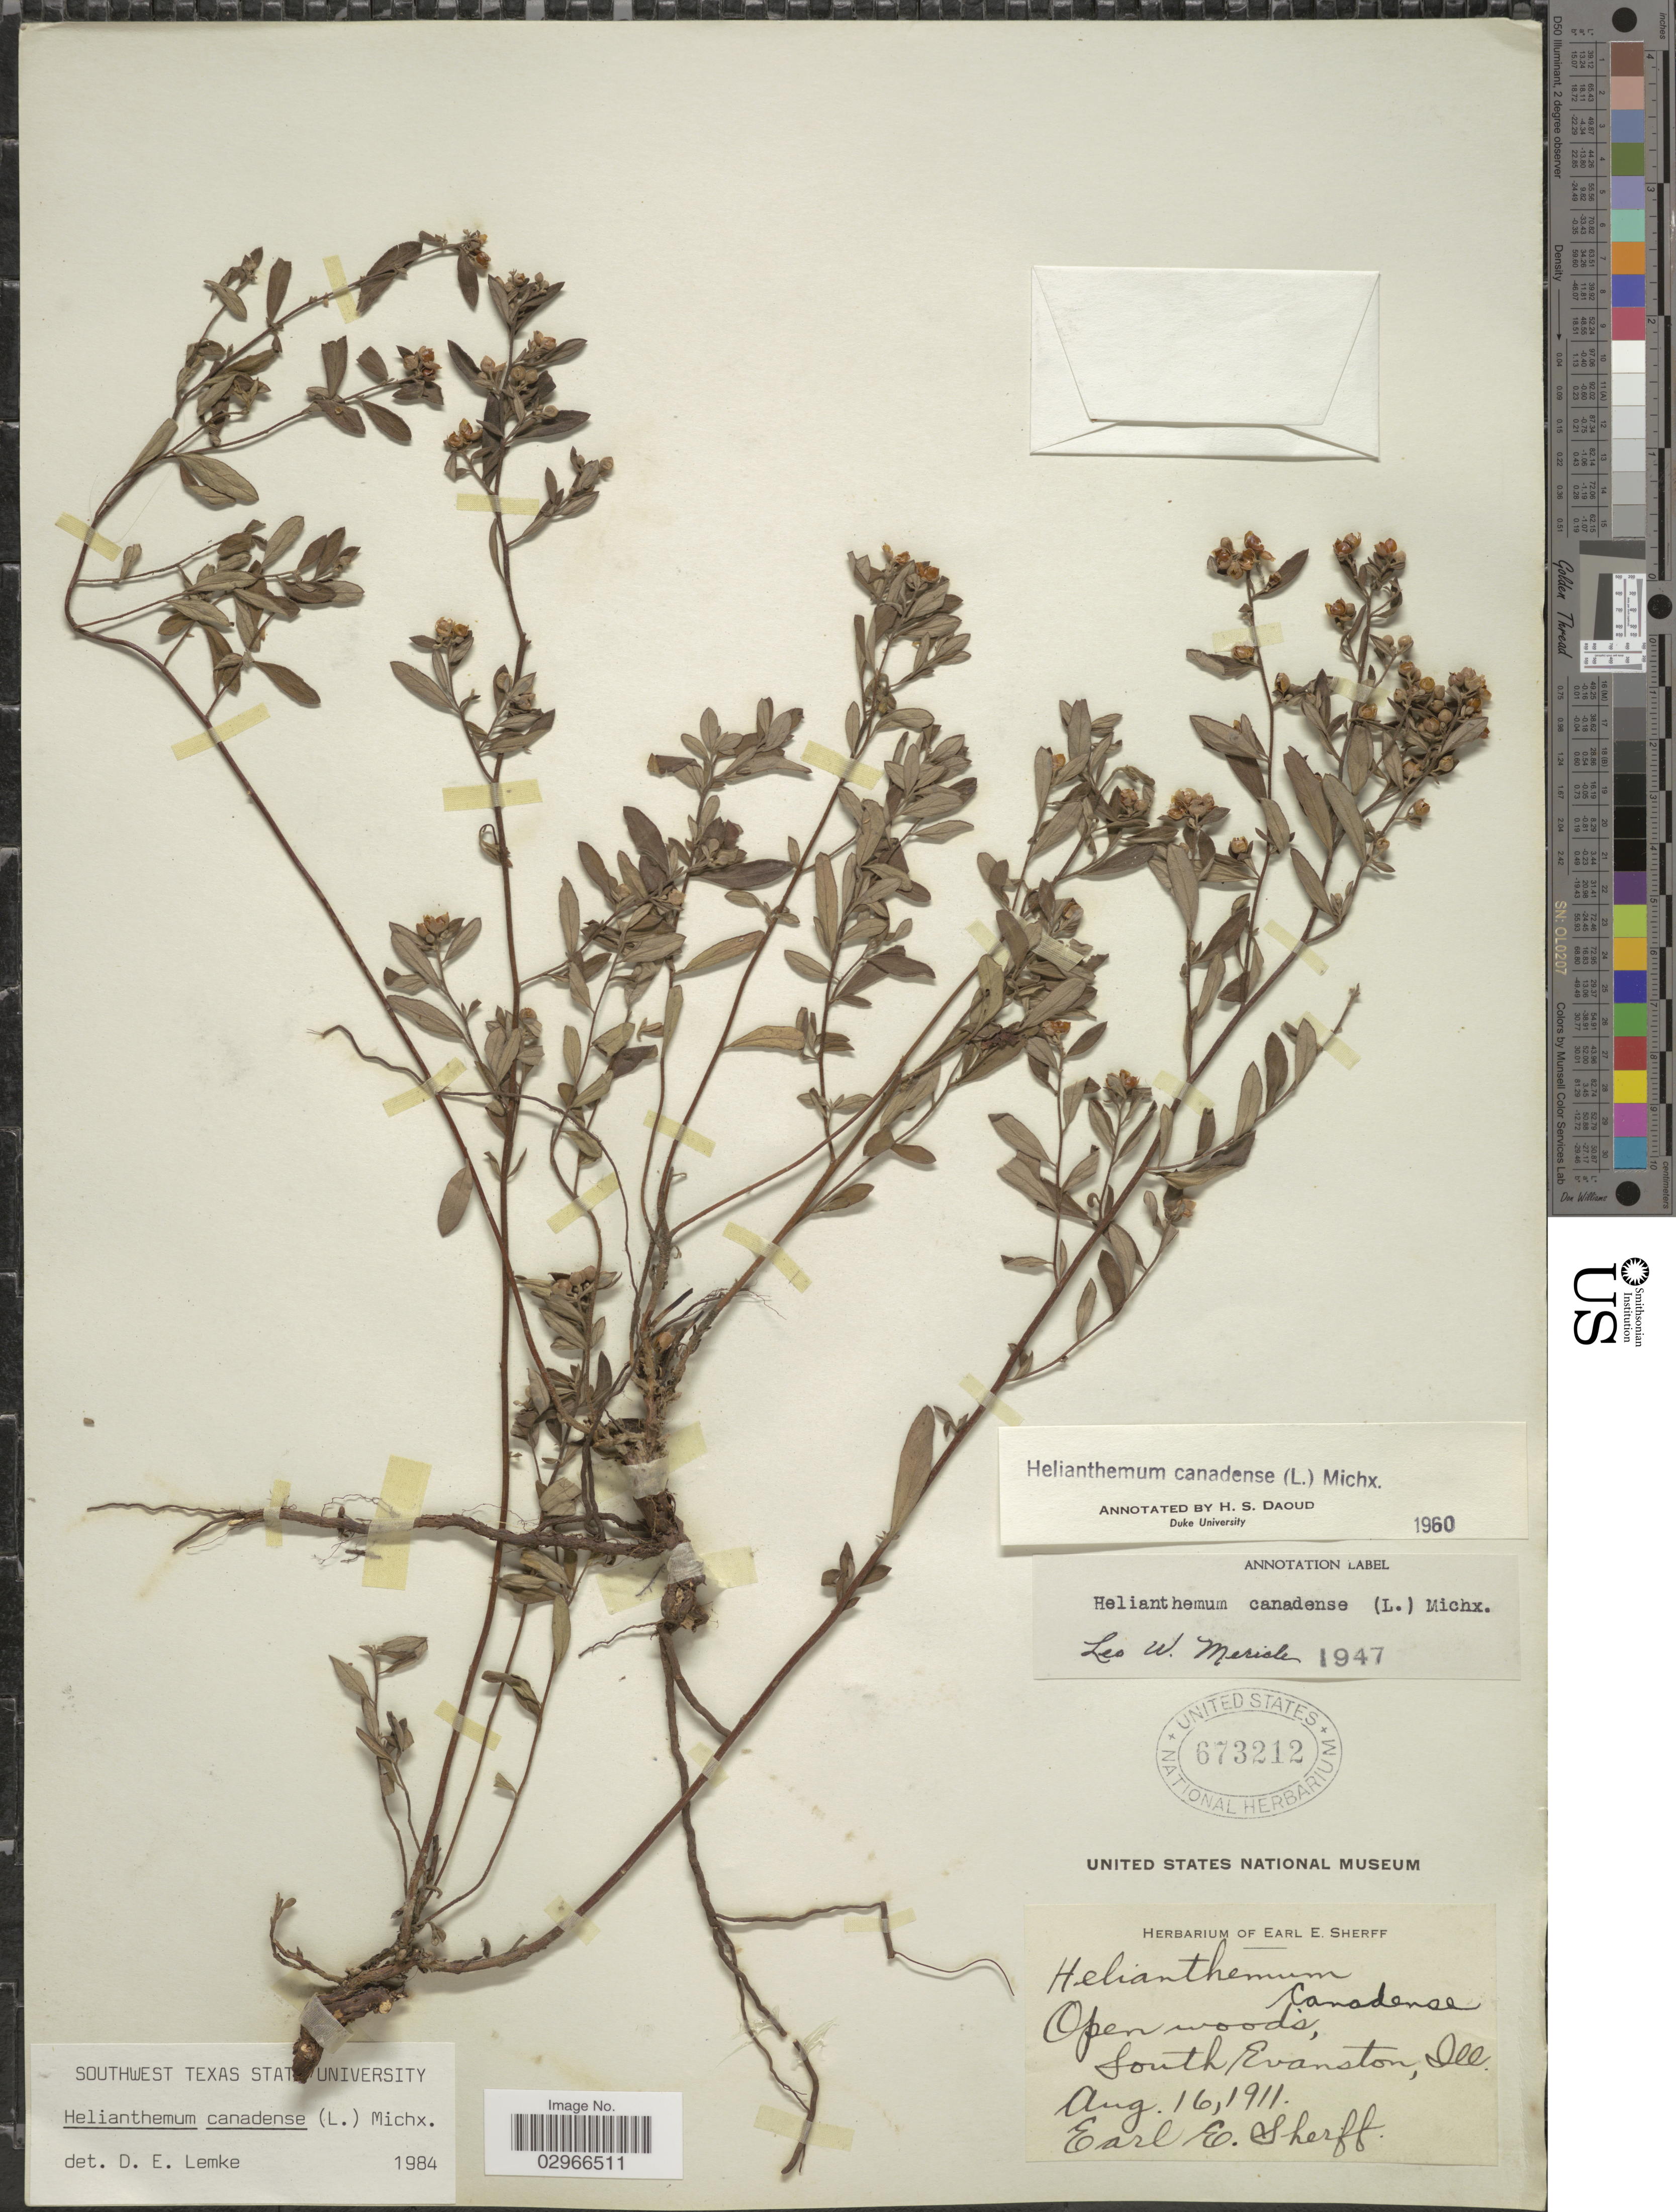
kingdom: Plantae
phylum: Tracheophyta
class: Magnoliopsida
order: Malvales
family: Cistaceae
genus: Helianthemum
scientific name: Helianthemum canadense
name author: (L.) Michx.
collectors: E. E. Sherff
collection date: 1911-08-16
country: United States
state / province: Illinois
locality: South Evanston, Ill.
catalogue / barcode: US 673212